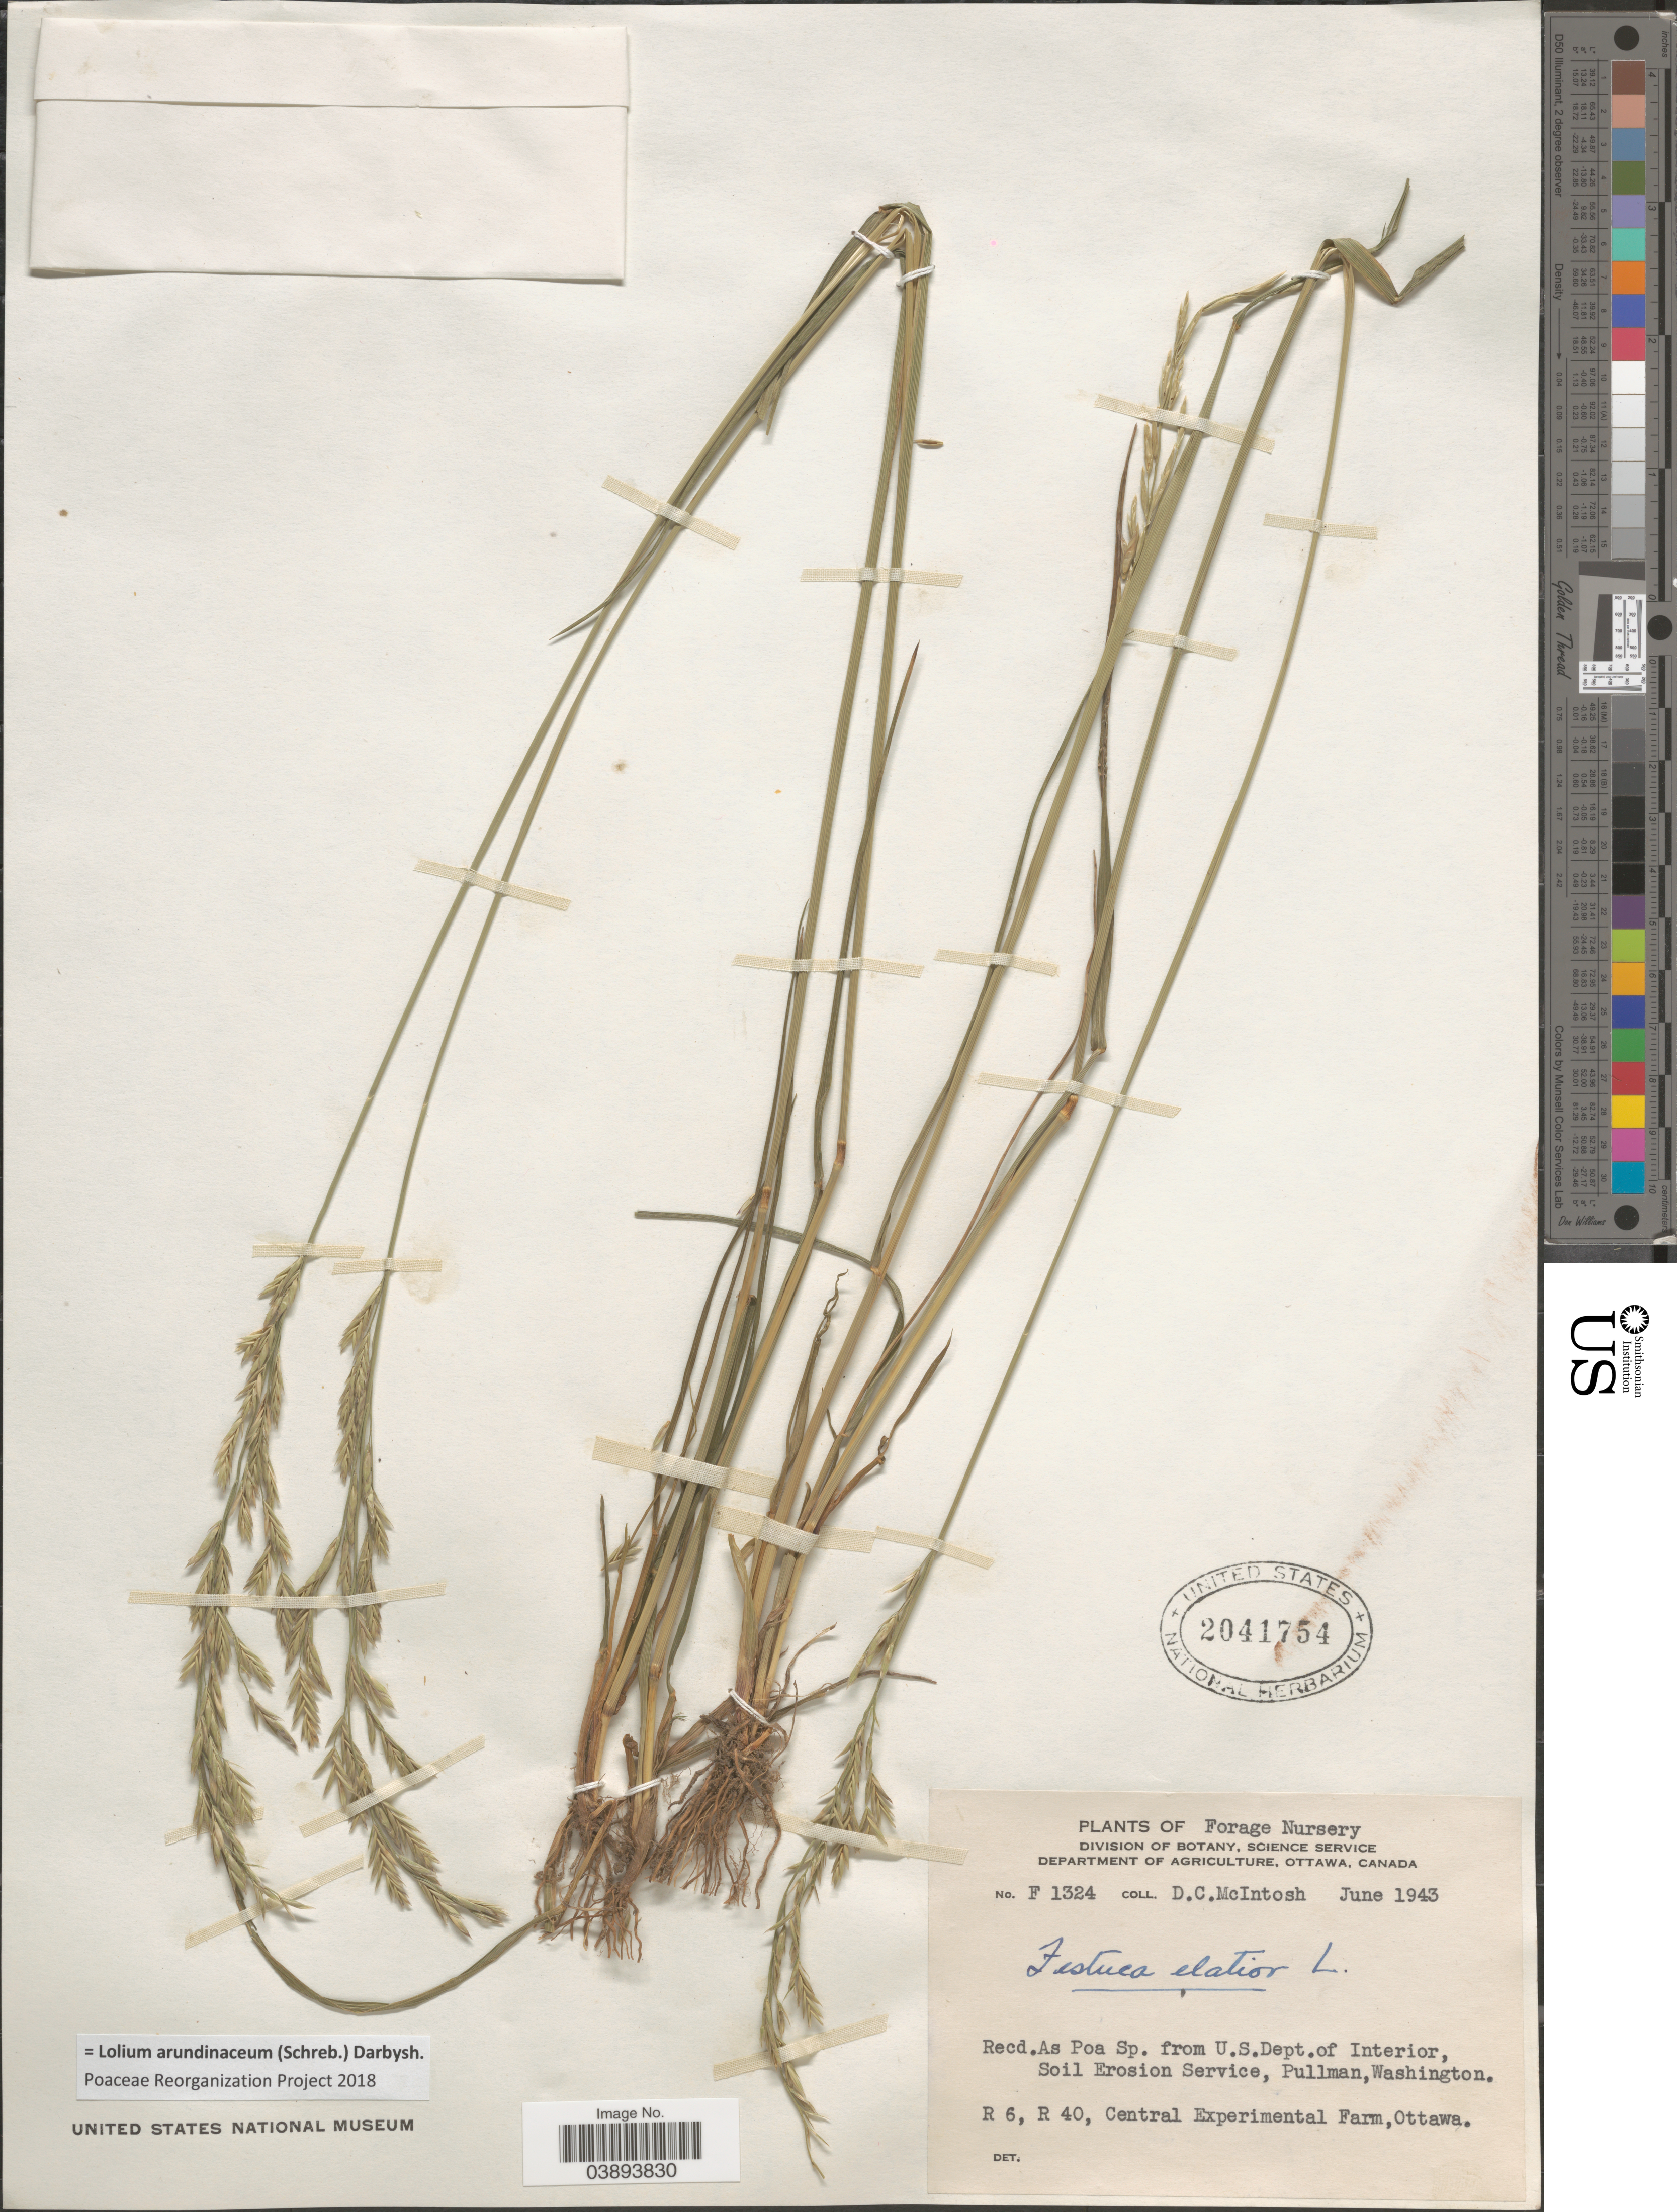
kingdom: Plantae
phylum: Tracheophyta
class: Liliopsida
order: Poales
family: Poaceae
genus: Lolium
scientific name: Lolium arundinaceum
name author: (Schreb.) Darbysh.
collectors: D. McIntosh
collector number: F 1324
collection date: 1943-06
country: Canada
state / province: Ontario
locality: Forage Nursery. R 6, R 40, Central Experimental Farm, Ottawa.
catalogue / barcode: US 2041754